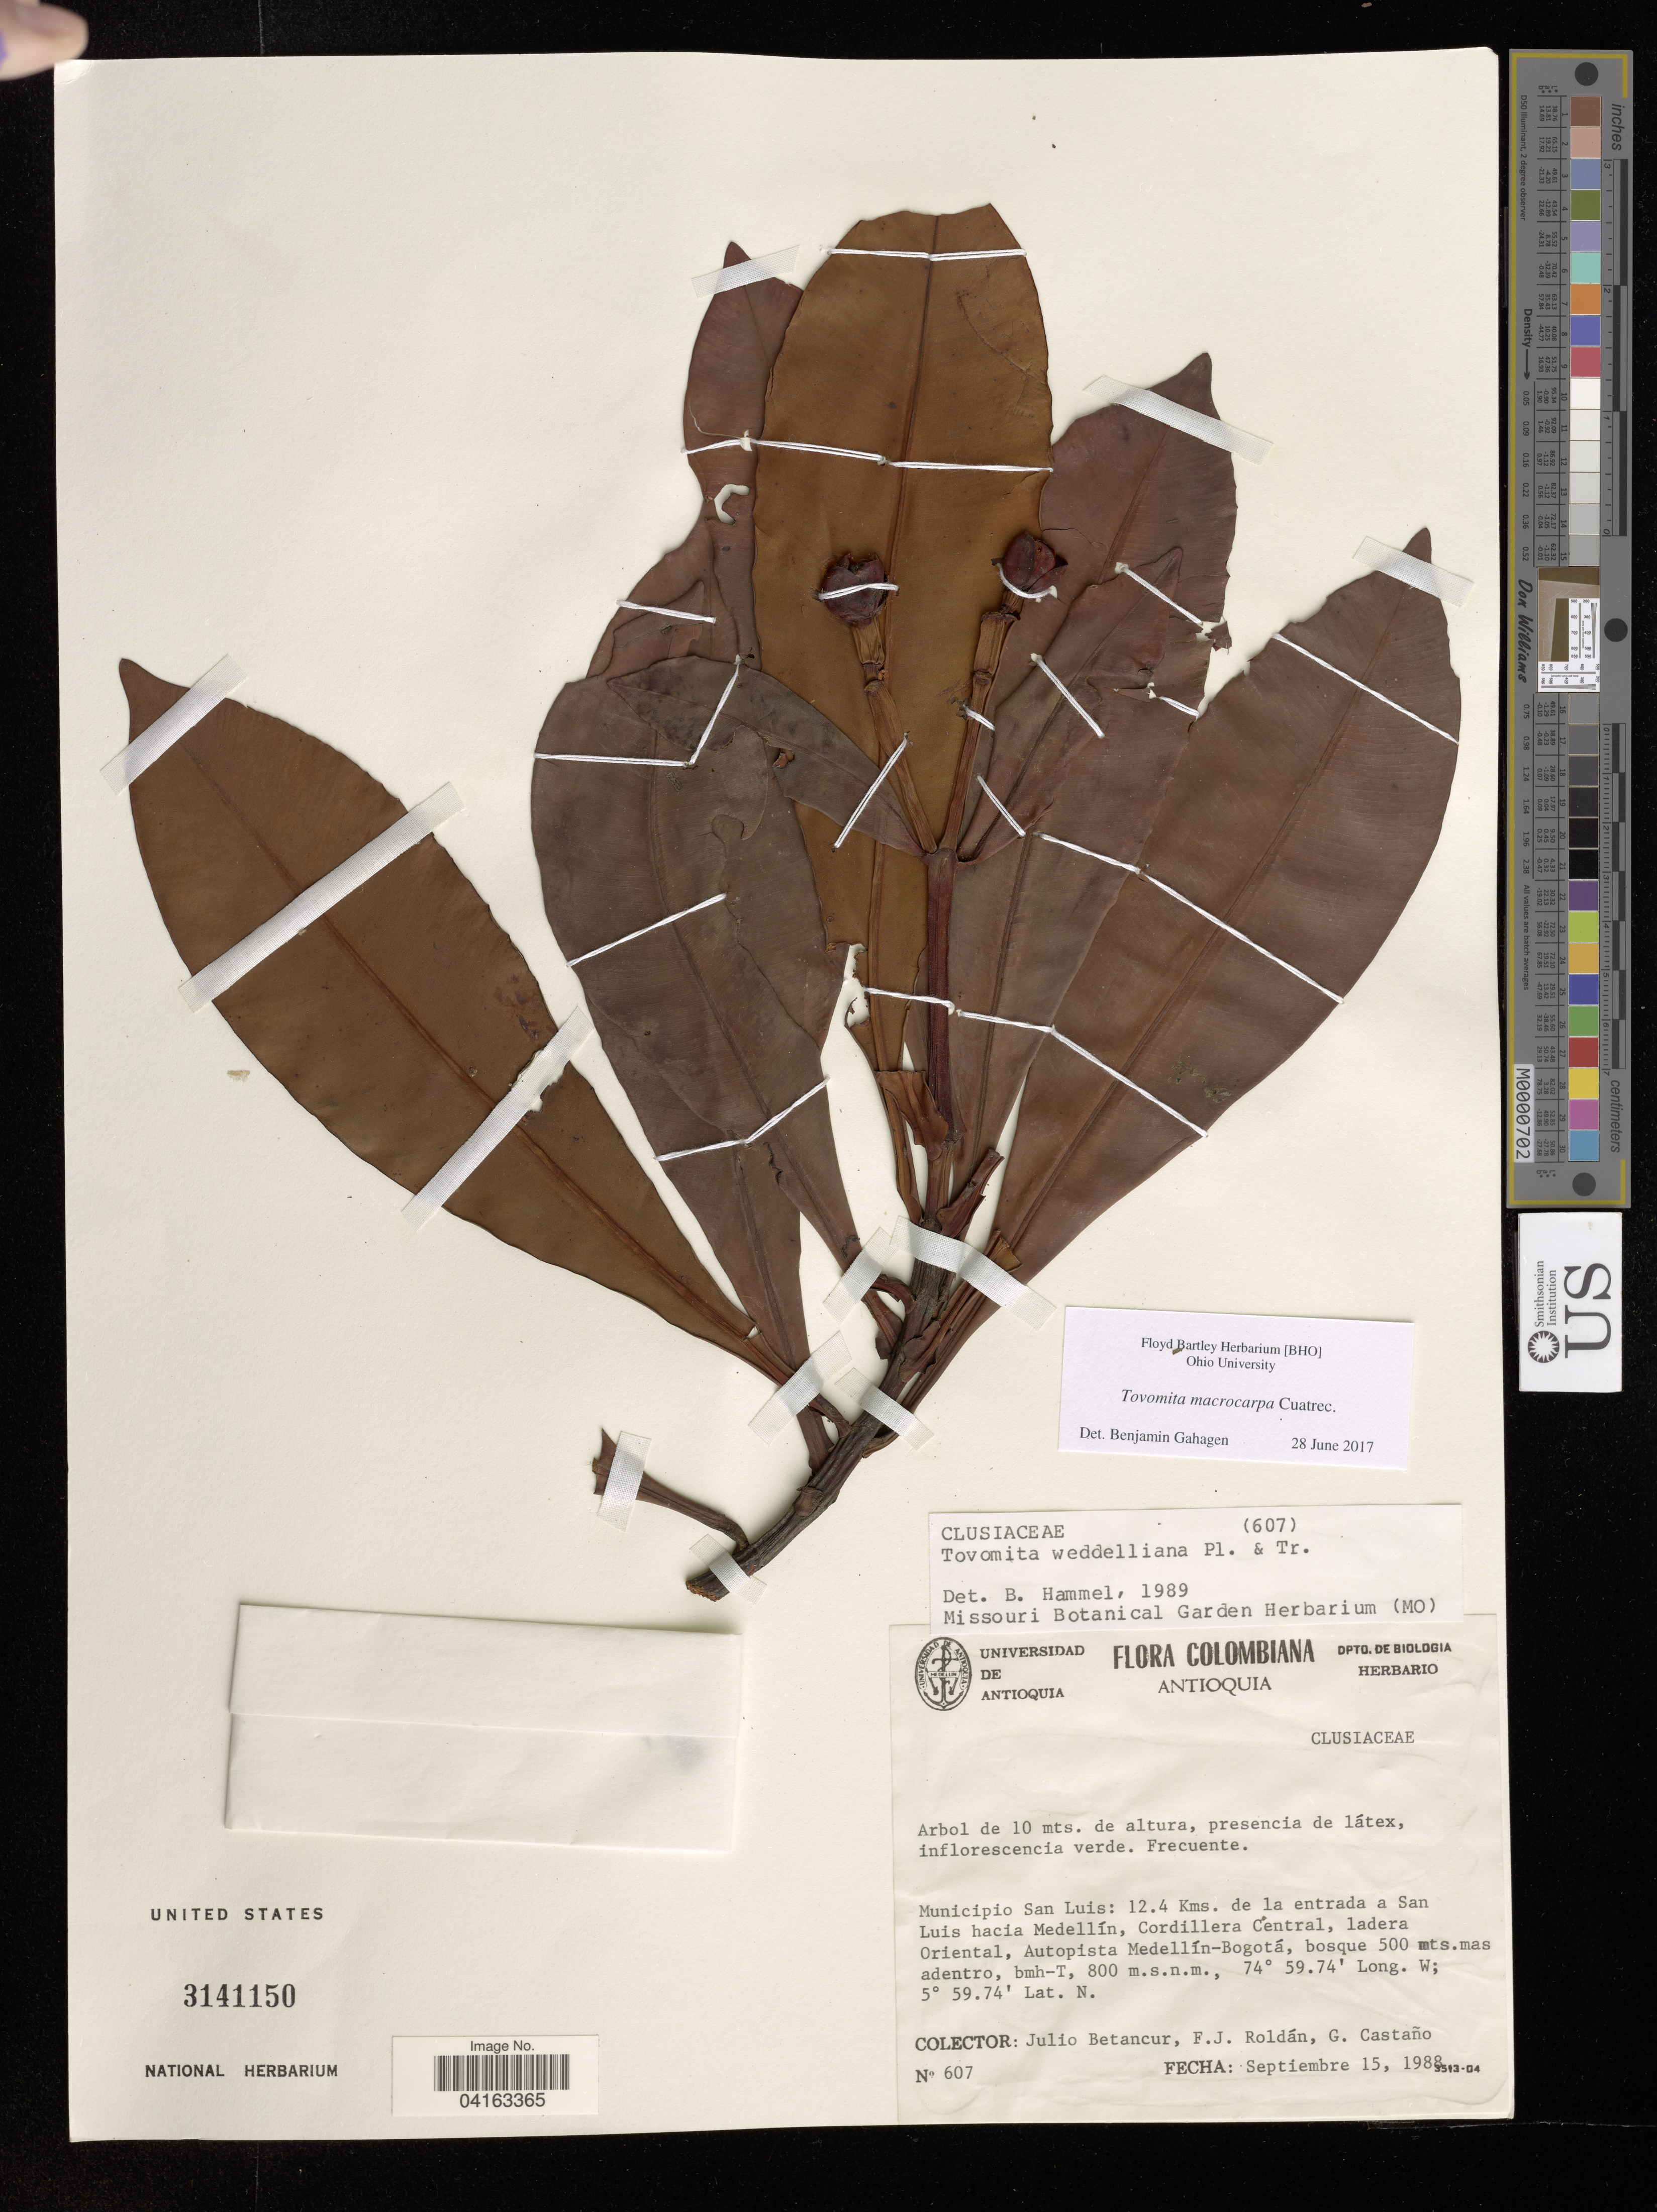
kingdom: Plantae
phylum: Tracheophyta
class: Magnoliopsida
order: Malpighiales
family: Clusiaceae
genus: Tovomita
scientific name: Tovomita macrocarpa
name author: Cuatrec.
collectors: J. Betancur, F. J. Roldán & G. Castano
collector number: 607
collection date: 1988-09-15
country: Colombia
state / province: Antioquia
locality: Municipio San Luis: 12.4 Kms. de la entrada a San Luis hacia Medellín, Cordillera Central, ladera Oriental, Autopista Medellín-Bogotá, bosque 500 mts. mas adentro.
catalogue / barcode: US 3141150